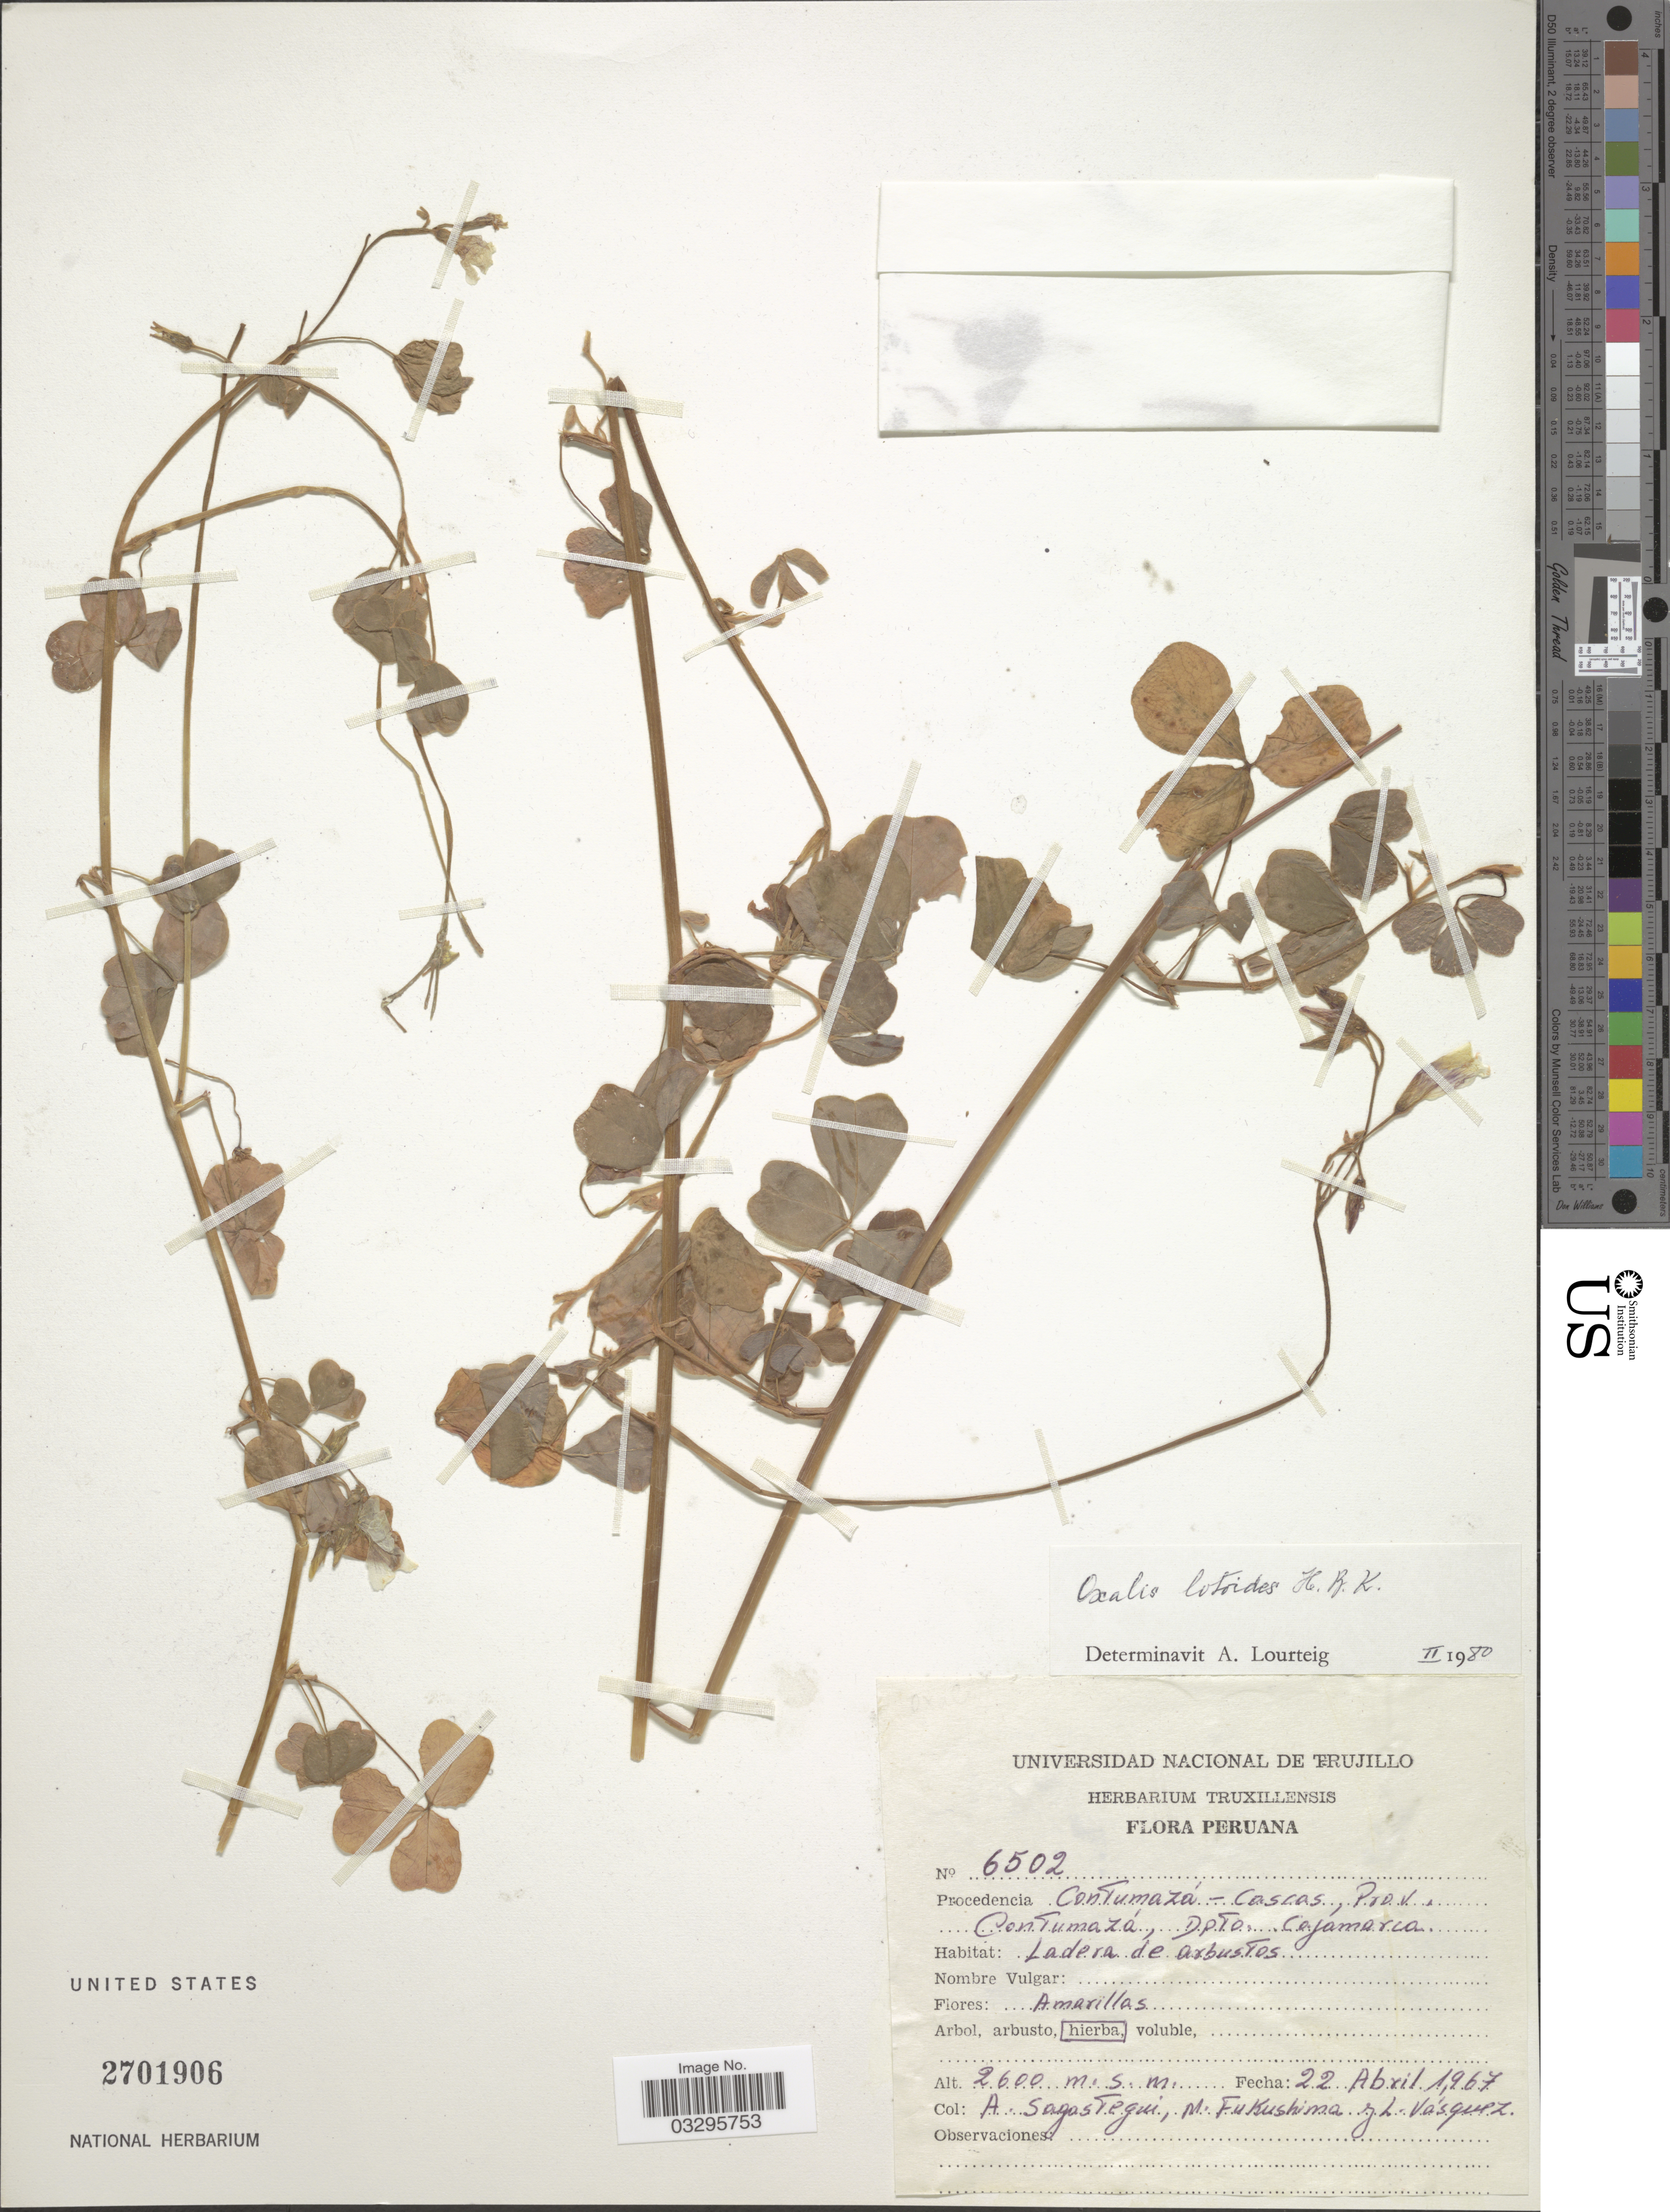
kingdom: Plantae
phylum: Tracheophyta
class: Magnoliopsida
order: Oxalidales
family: Oxalidaceae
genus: Oxalis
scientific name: Oxalis lotoides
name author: Kunth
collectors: A. Sagastegui, M. Fukushima & L. Vasquez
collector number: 6502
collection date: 1967-04-22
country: Peru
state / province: Cajamarca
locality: Procedencia Contumazá - Cascas, Prov. Contumazá, Dpto. Cajamarca.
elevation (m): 2600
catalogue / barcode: US 2701906